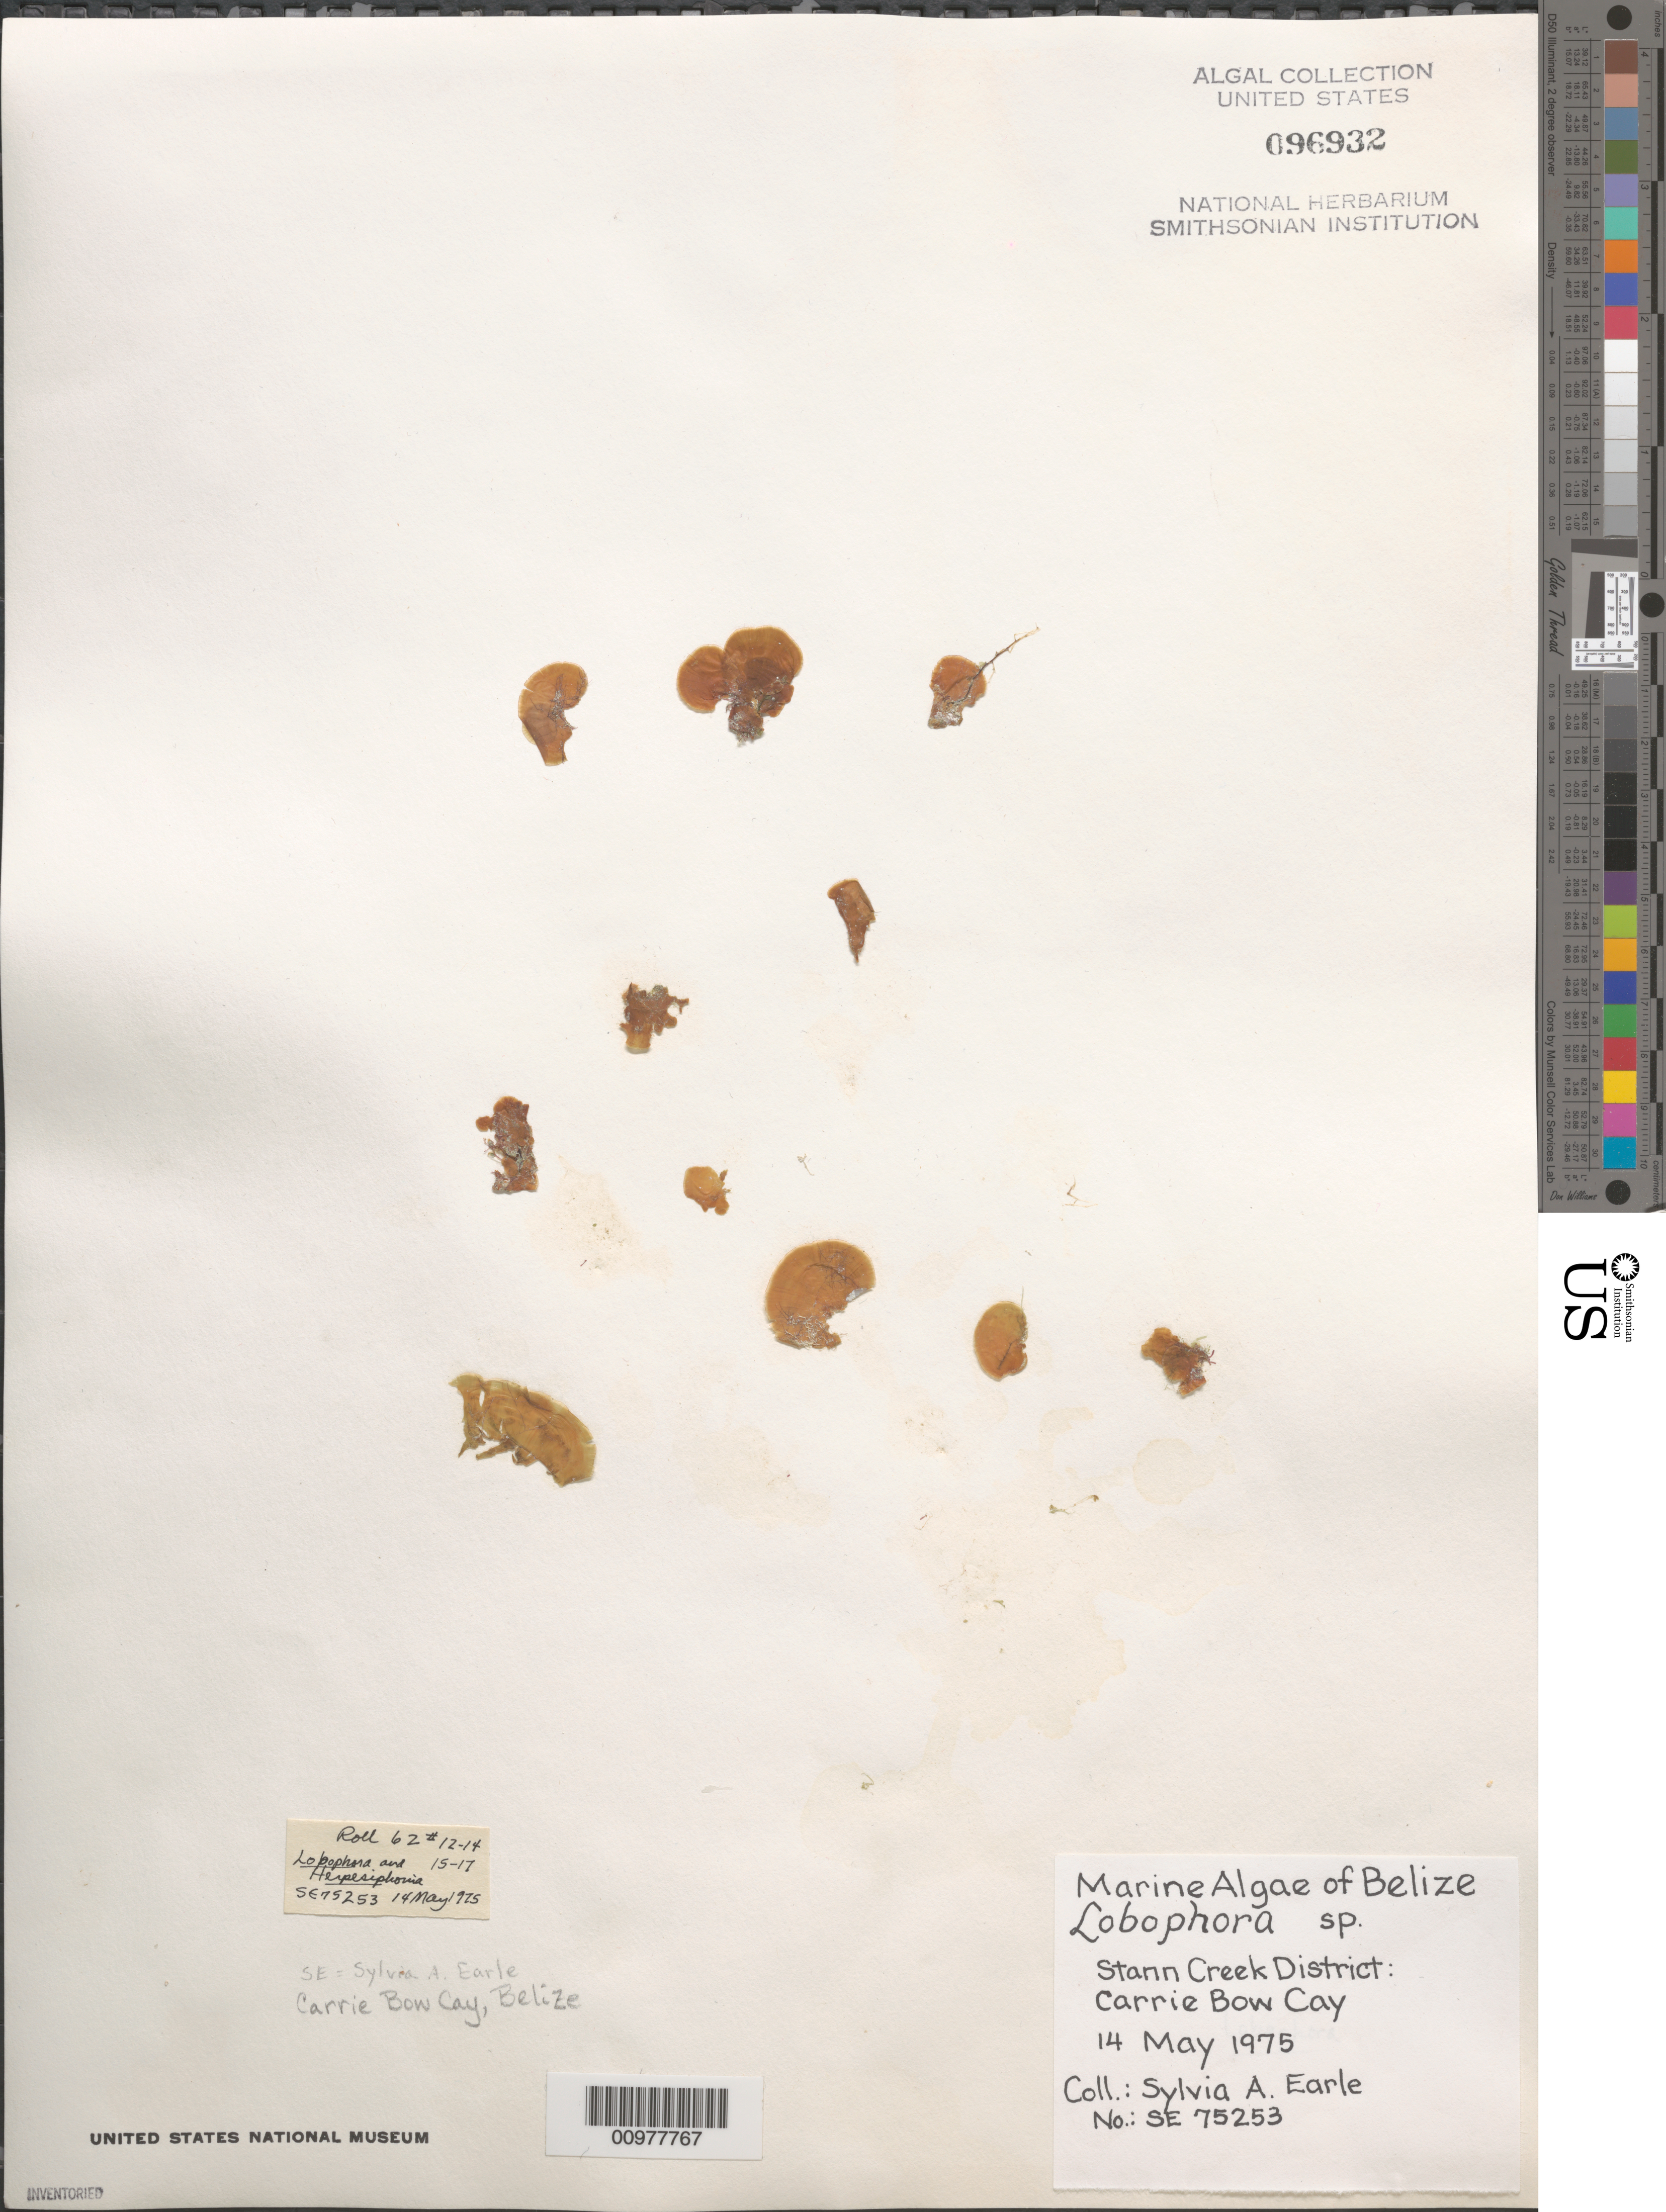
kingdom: Chromista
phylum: Ochrophyta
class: Phaeophyceae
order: Dictyotales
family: Dictyotaceae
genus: Lobophora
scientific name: Lobophora sp.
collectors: S. A. Earle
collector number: SE 75253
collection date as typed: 14 May 1975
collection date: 1975-05-14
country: Belize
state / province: Stann Creek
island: Carrie Bow Cay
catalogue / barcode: US 96932